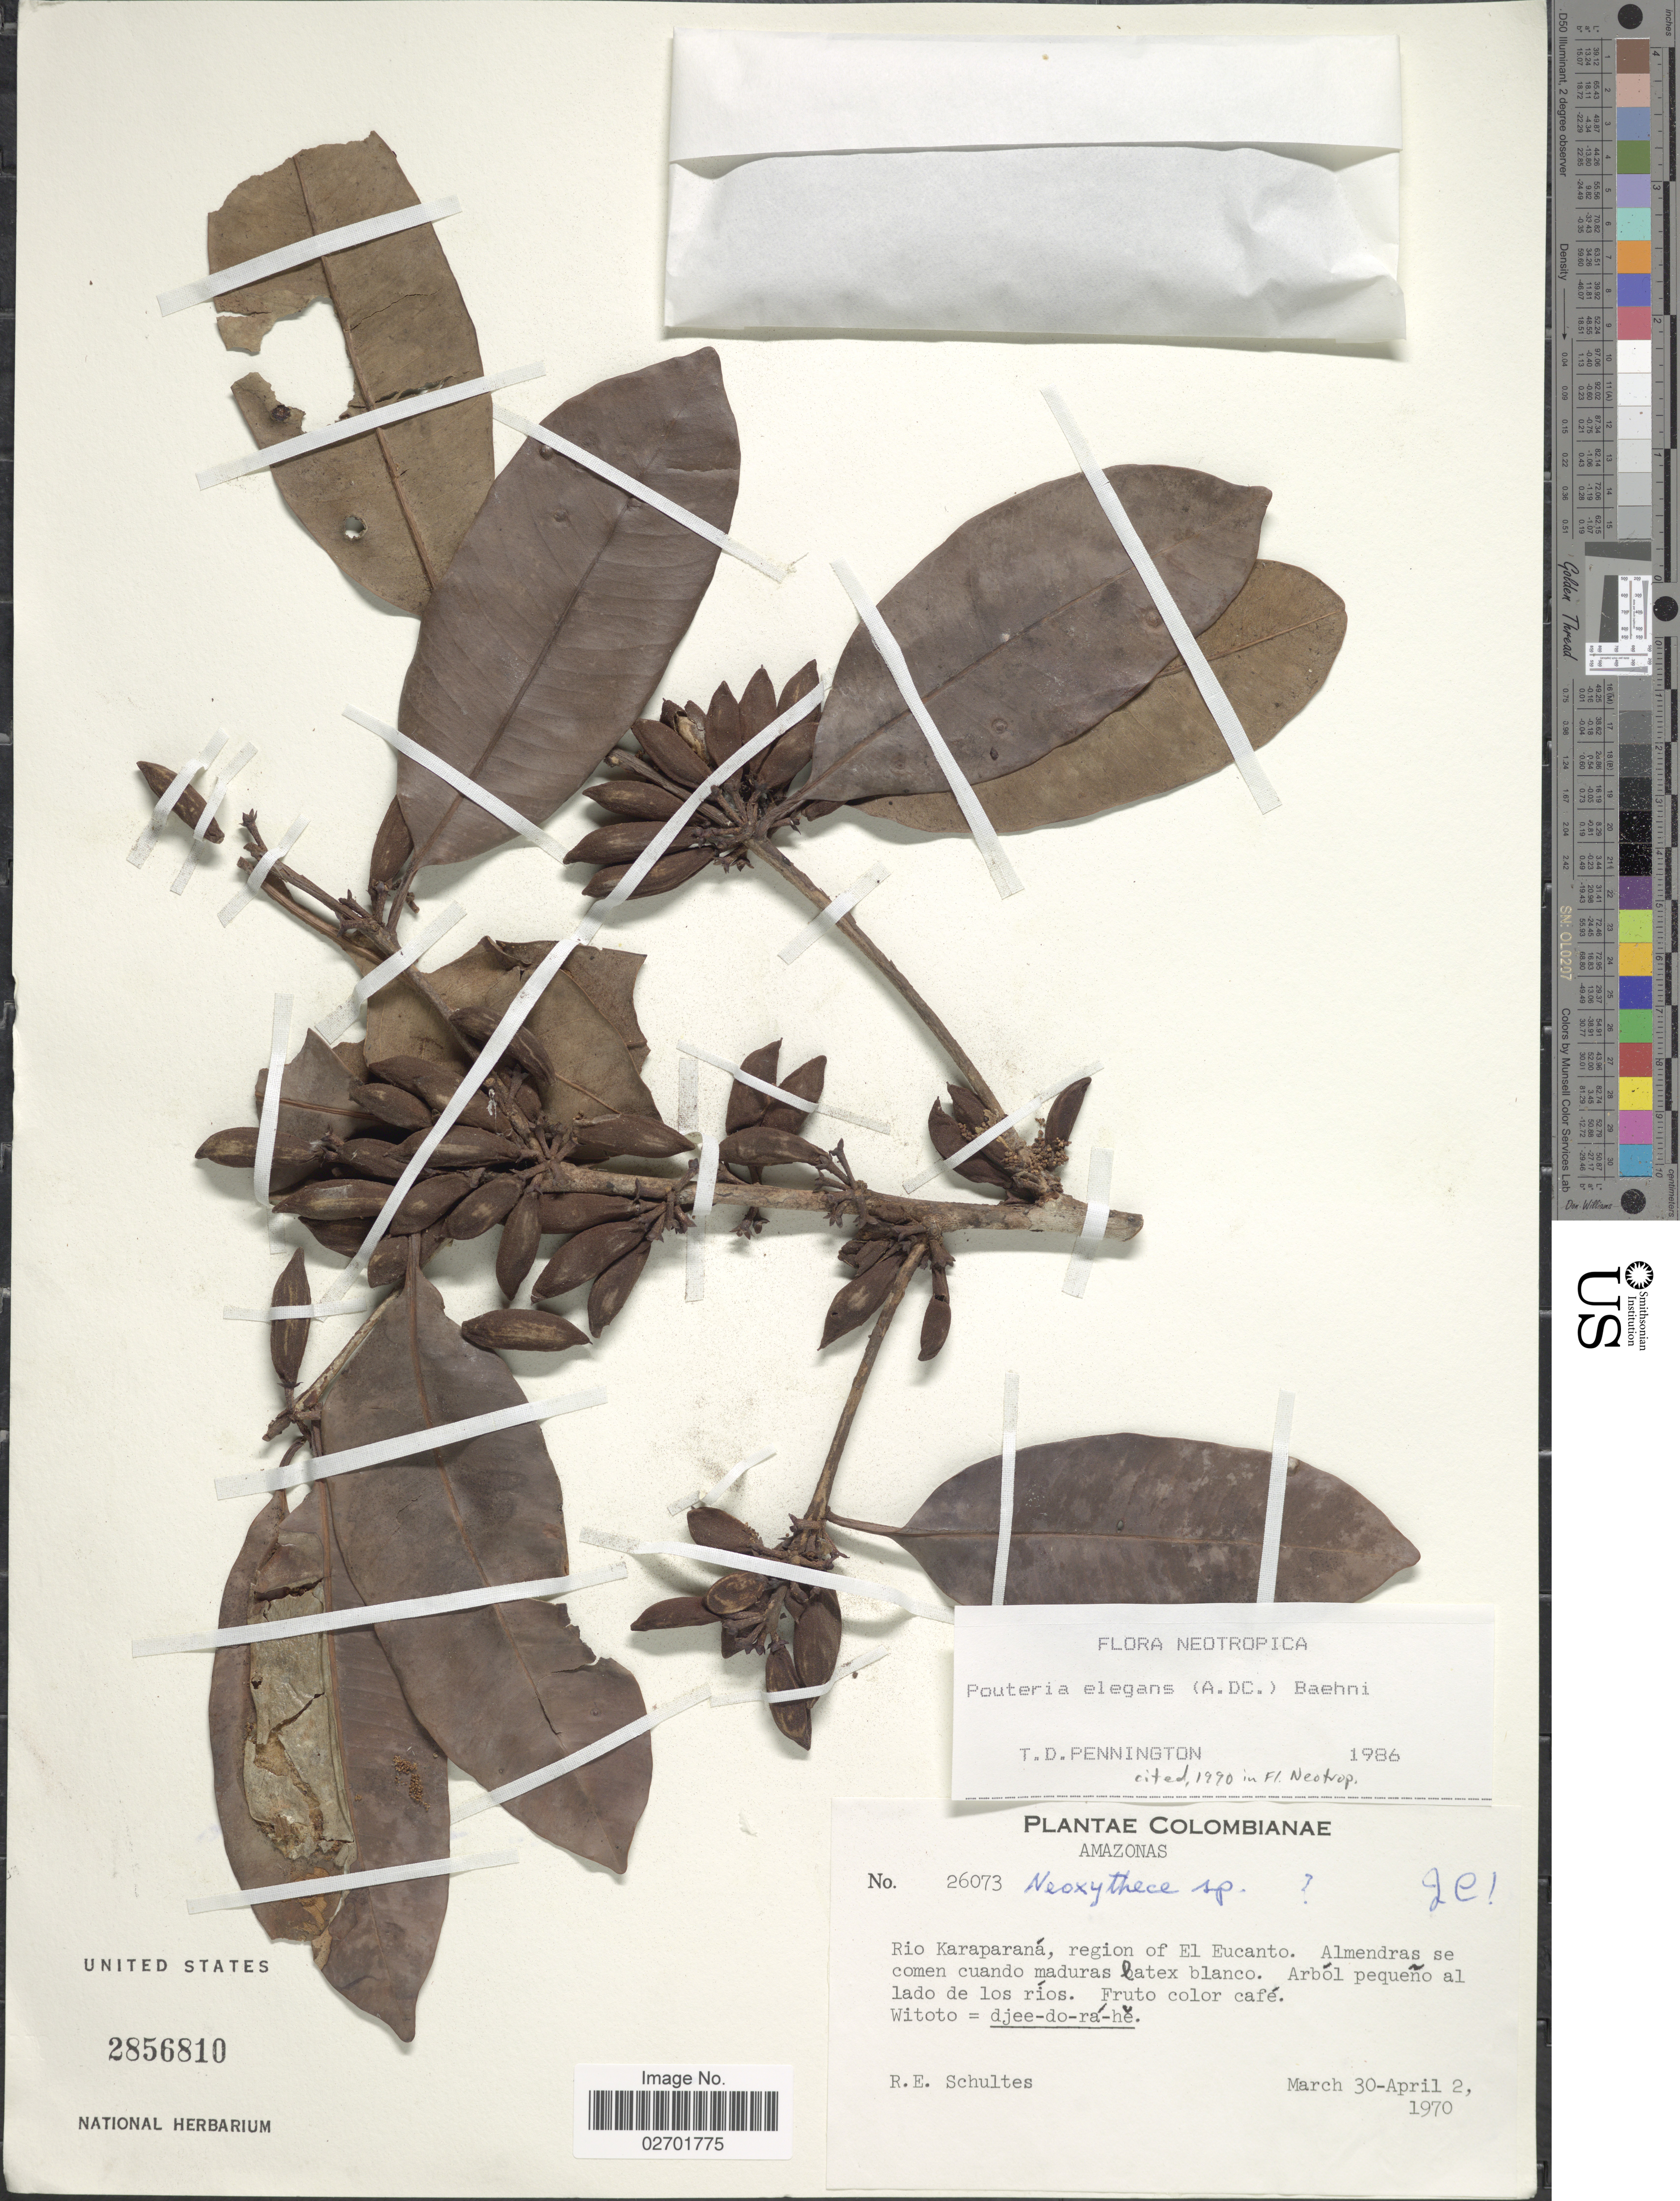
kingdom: Plantae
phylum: Tracheophyta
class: Magnoliopsida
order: Ericales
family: Sapotaceae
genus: Pouteria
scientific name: Pouteria elegans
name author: (A. DC.) Baehni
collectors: R. E. Schultes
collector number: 26073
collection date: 1970-03-30/1970-04-02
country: Colombia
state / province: Amazônas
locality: Rio Karaparaná, region of El Eucanto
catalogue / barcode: US 2856810